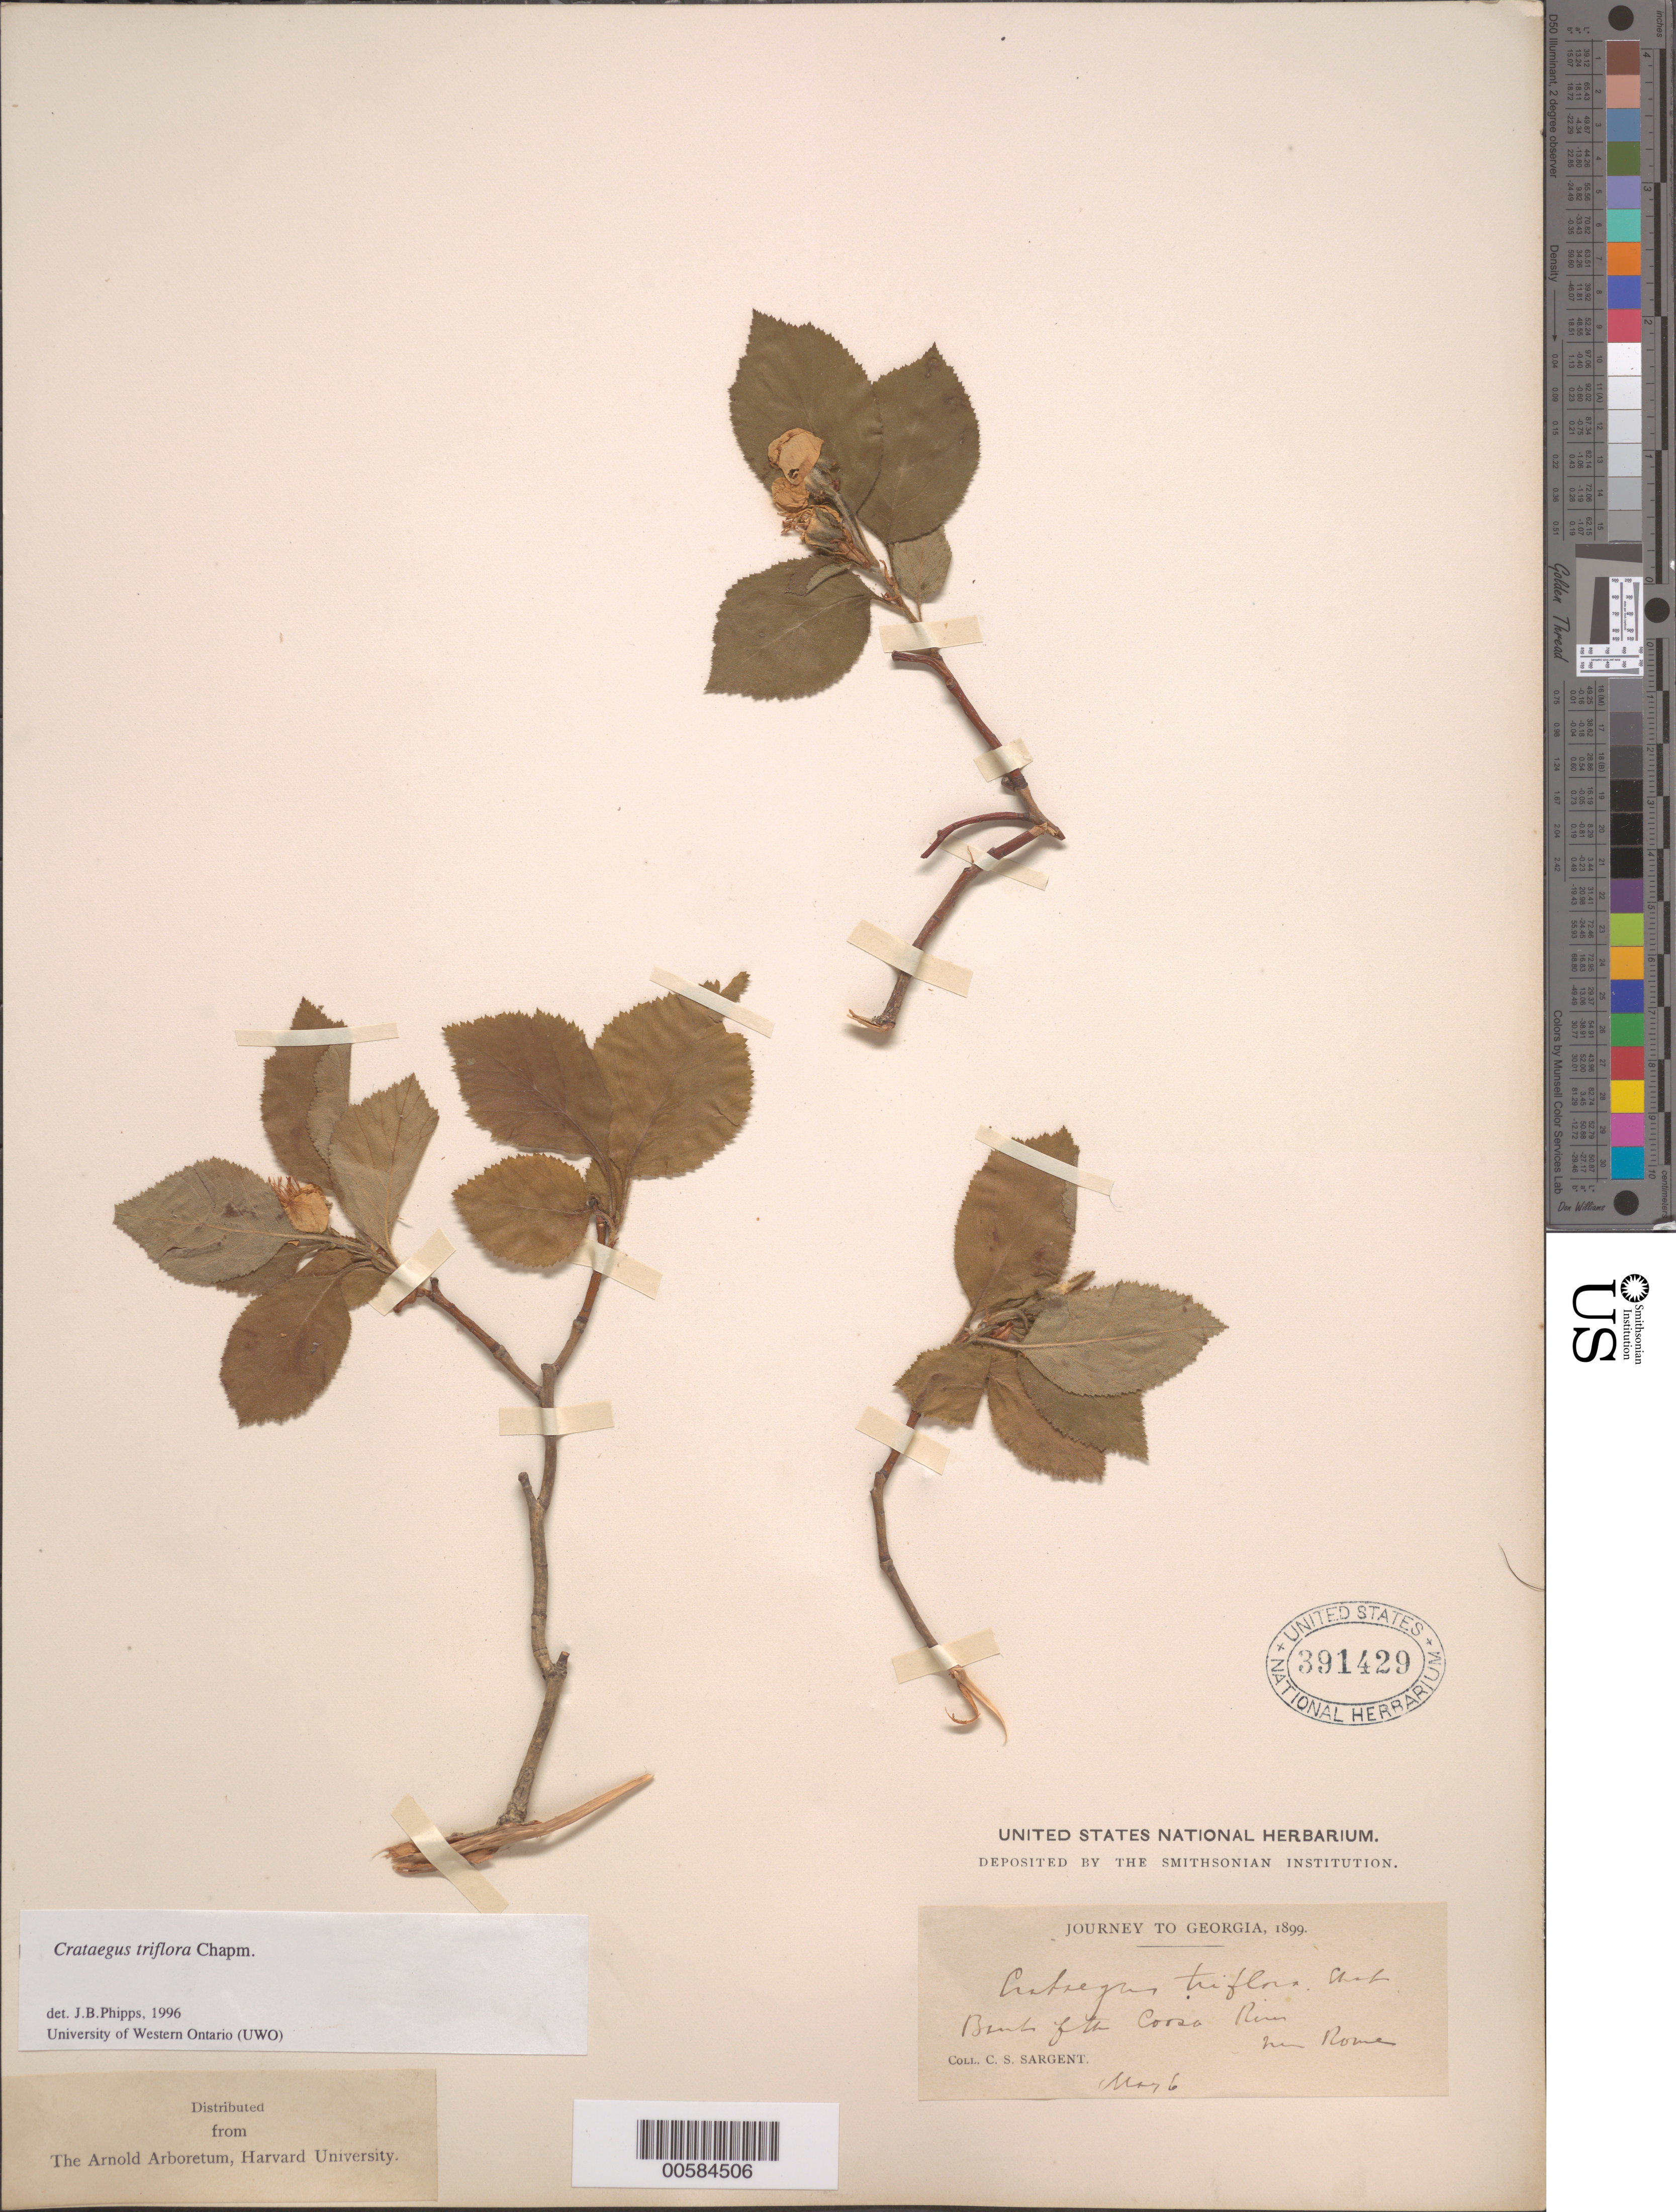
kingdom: Plantae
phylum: Tracheophyta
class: Magnoliopsida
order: Rosales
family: Rosaceae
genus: Crataegus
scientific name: Crataegus triflora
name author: Chapm.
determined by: Phipps, James B., (UWO), University of Western Ontario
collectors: C. S. Sargent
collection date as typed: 06 May 1899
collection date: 1899-05-06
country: United States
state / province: Georgia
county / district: Floyd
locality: Banks of the Coosa River near Rome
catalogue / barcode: US 391429